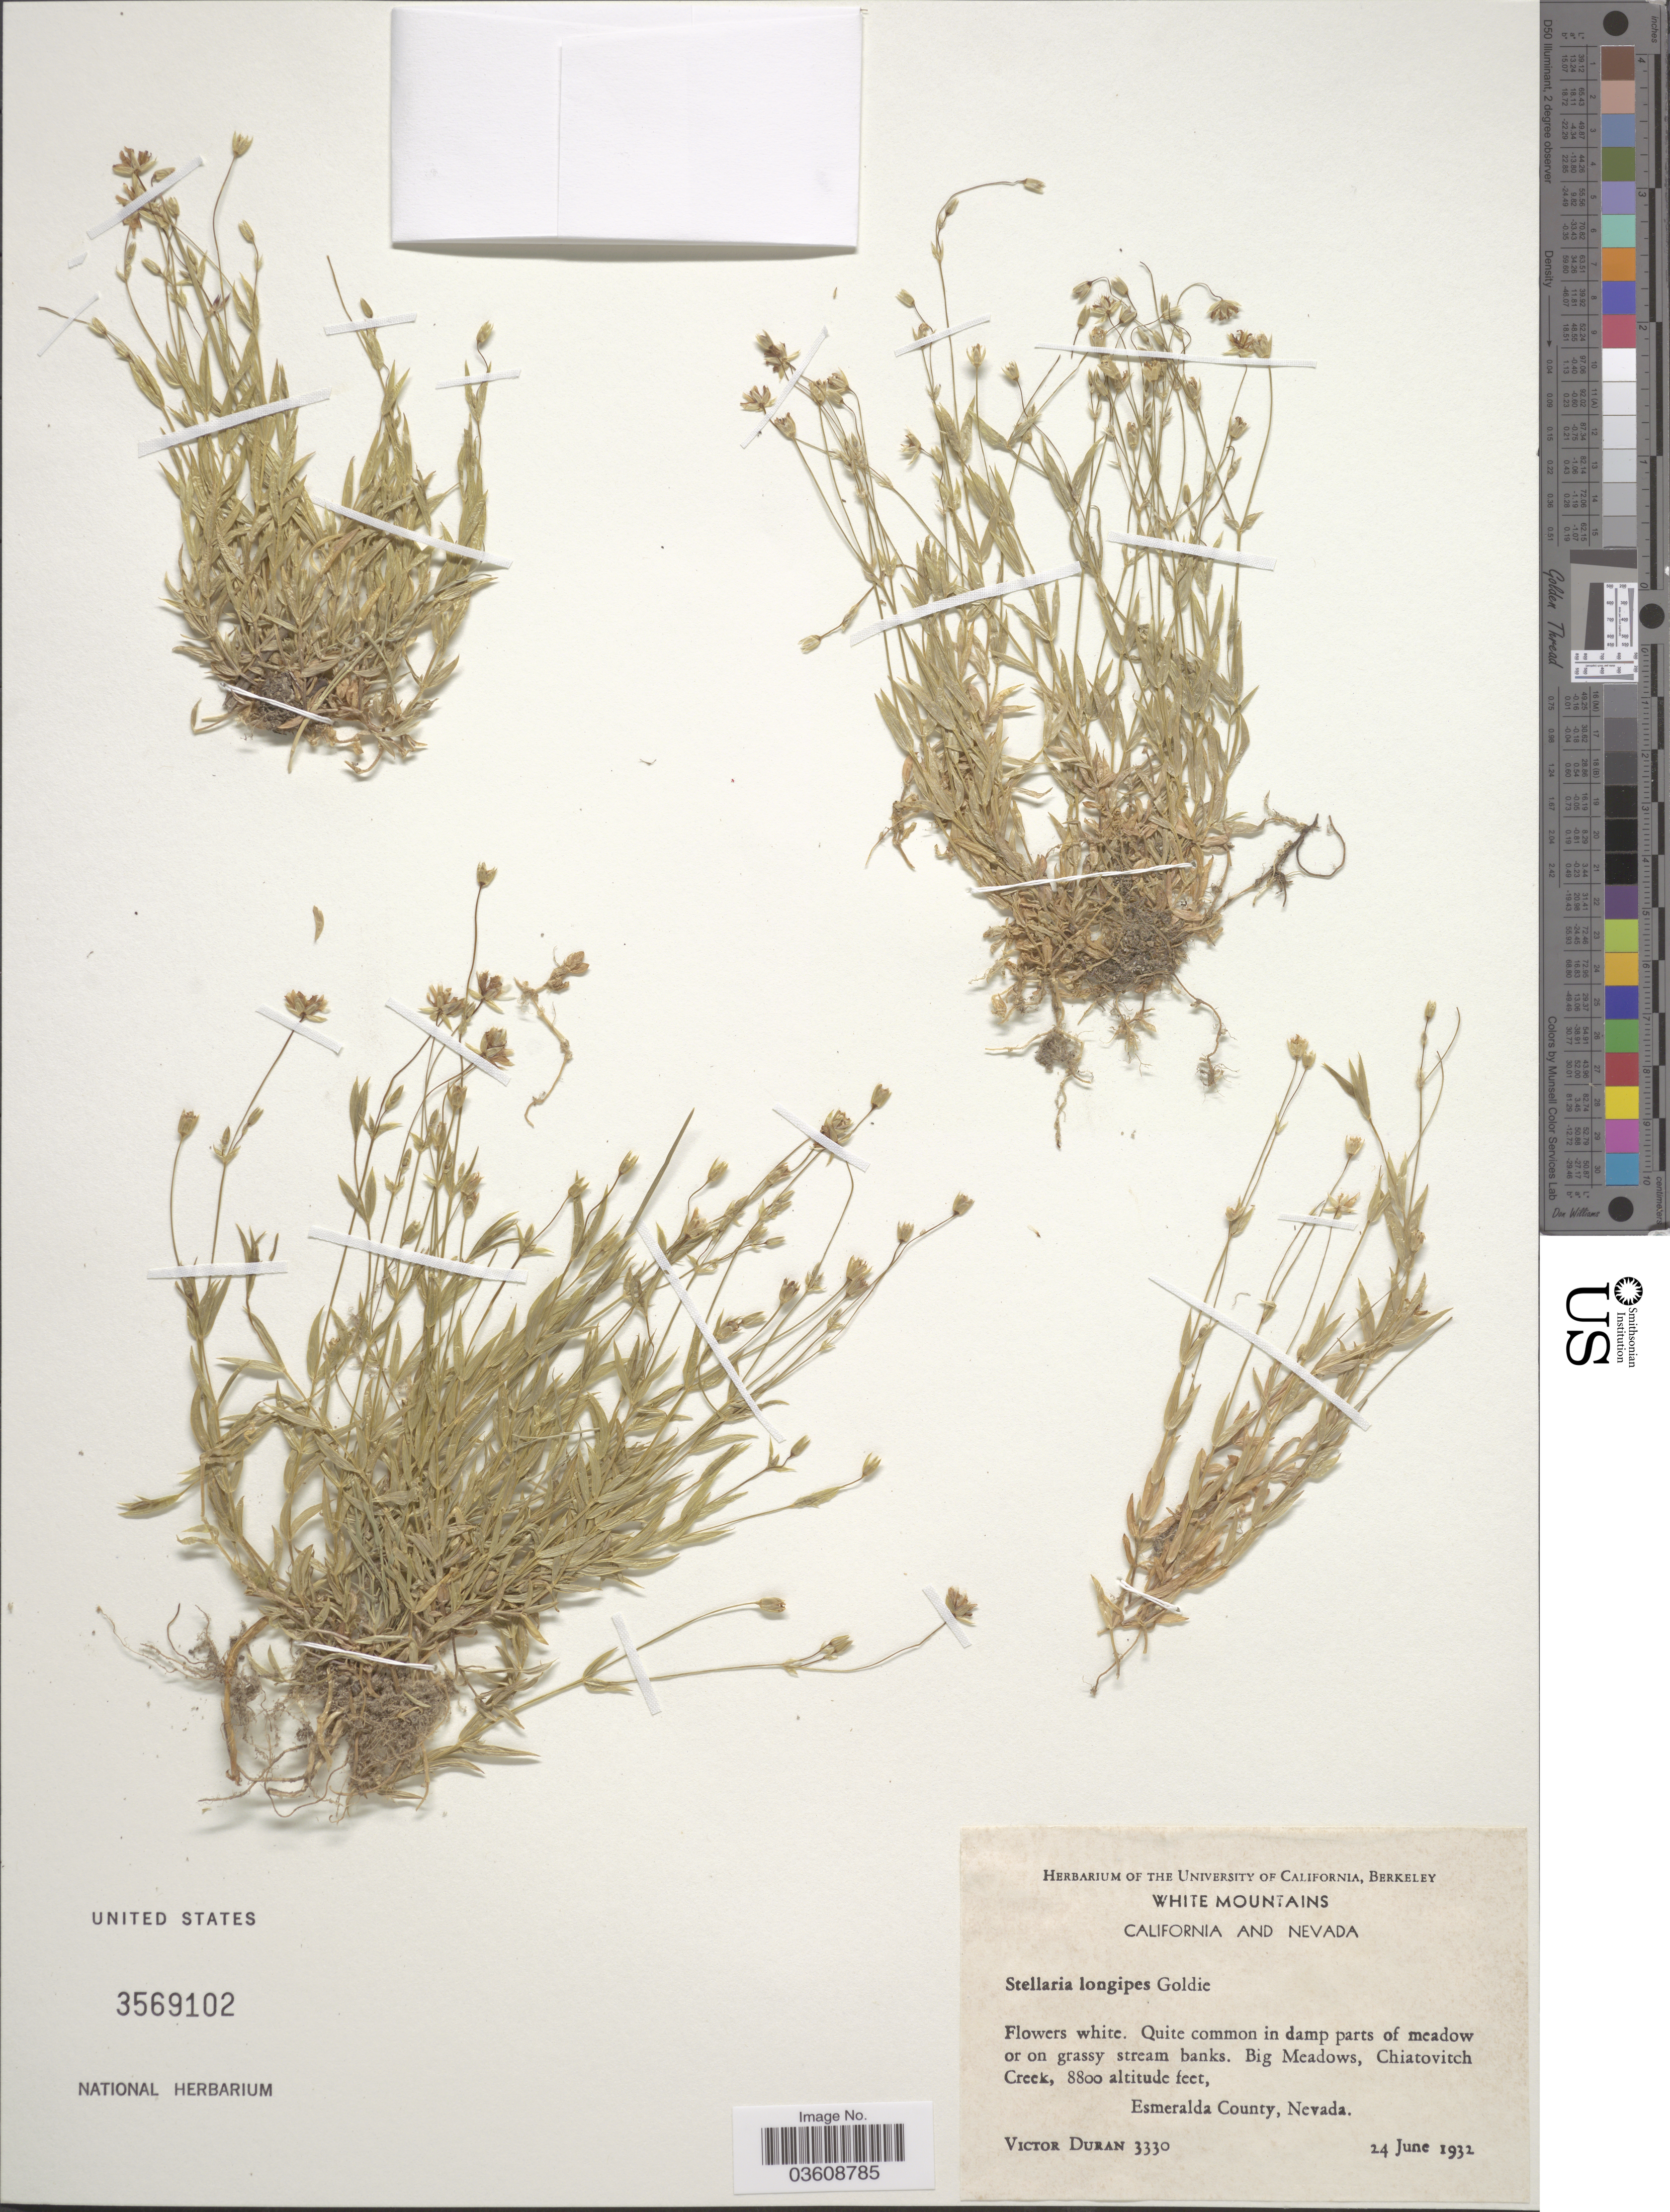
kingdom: Plantae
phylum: Tracheophyta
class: Magnoliopsida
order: Caryophyllales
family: Caryophyllaceae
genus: Stellaria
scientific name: Stellaria longipes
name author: Goldie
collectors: V. Duran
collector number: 3330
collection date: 1932-06-24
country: United States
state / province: Nevada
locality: White Mountains. Big Meadows, Chiatovitch Creek. Esmeralda County.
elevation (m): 2682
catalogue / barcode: US 3569102